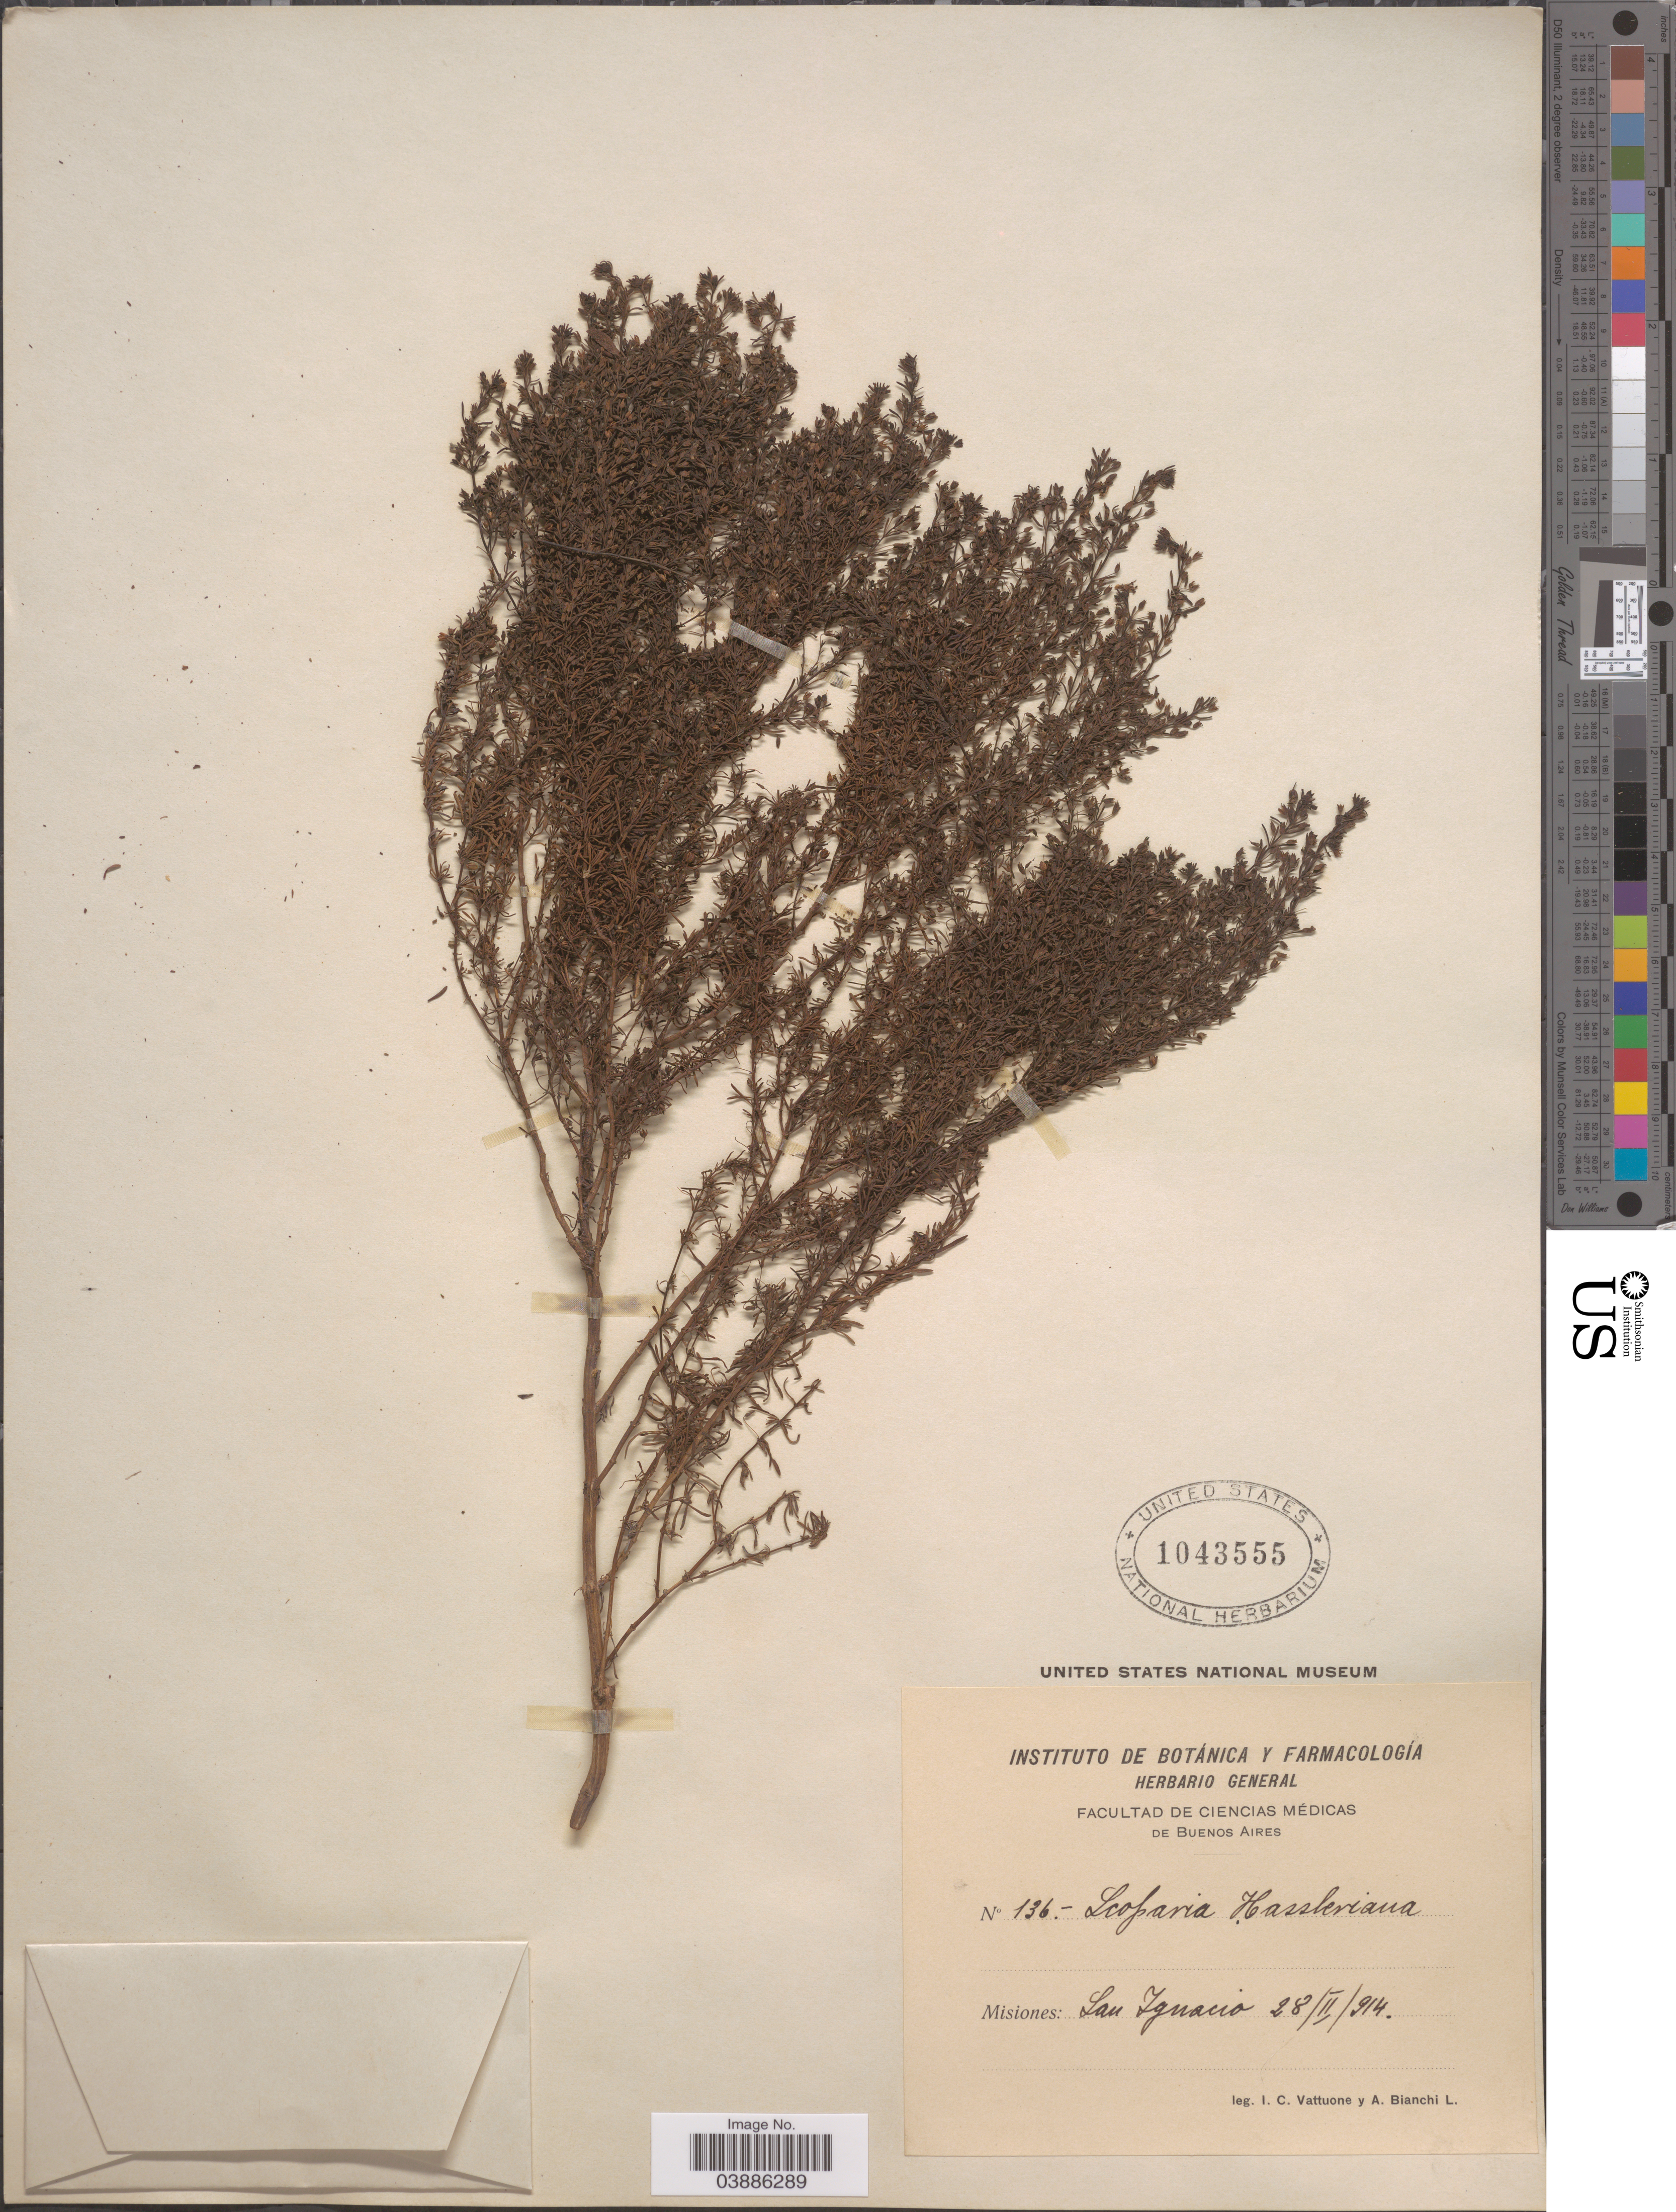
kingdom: Plantae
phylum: Tracheophyta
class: Magnoliopsida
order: Lamiales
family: Plantaginaceae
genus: Scoparia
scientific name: Scoparia hassleriana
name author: Chodat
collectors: I. Vattuone & L. Bianchi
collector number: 136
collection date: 1914-02-28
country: Argentina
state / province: Misiones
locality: San Ignacio.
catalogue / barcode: US 1043555